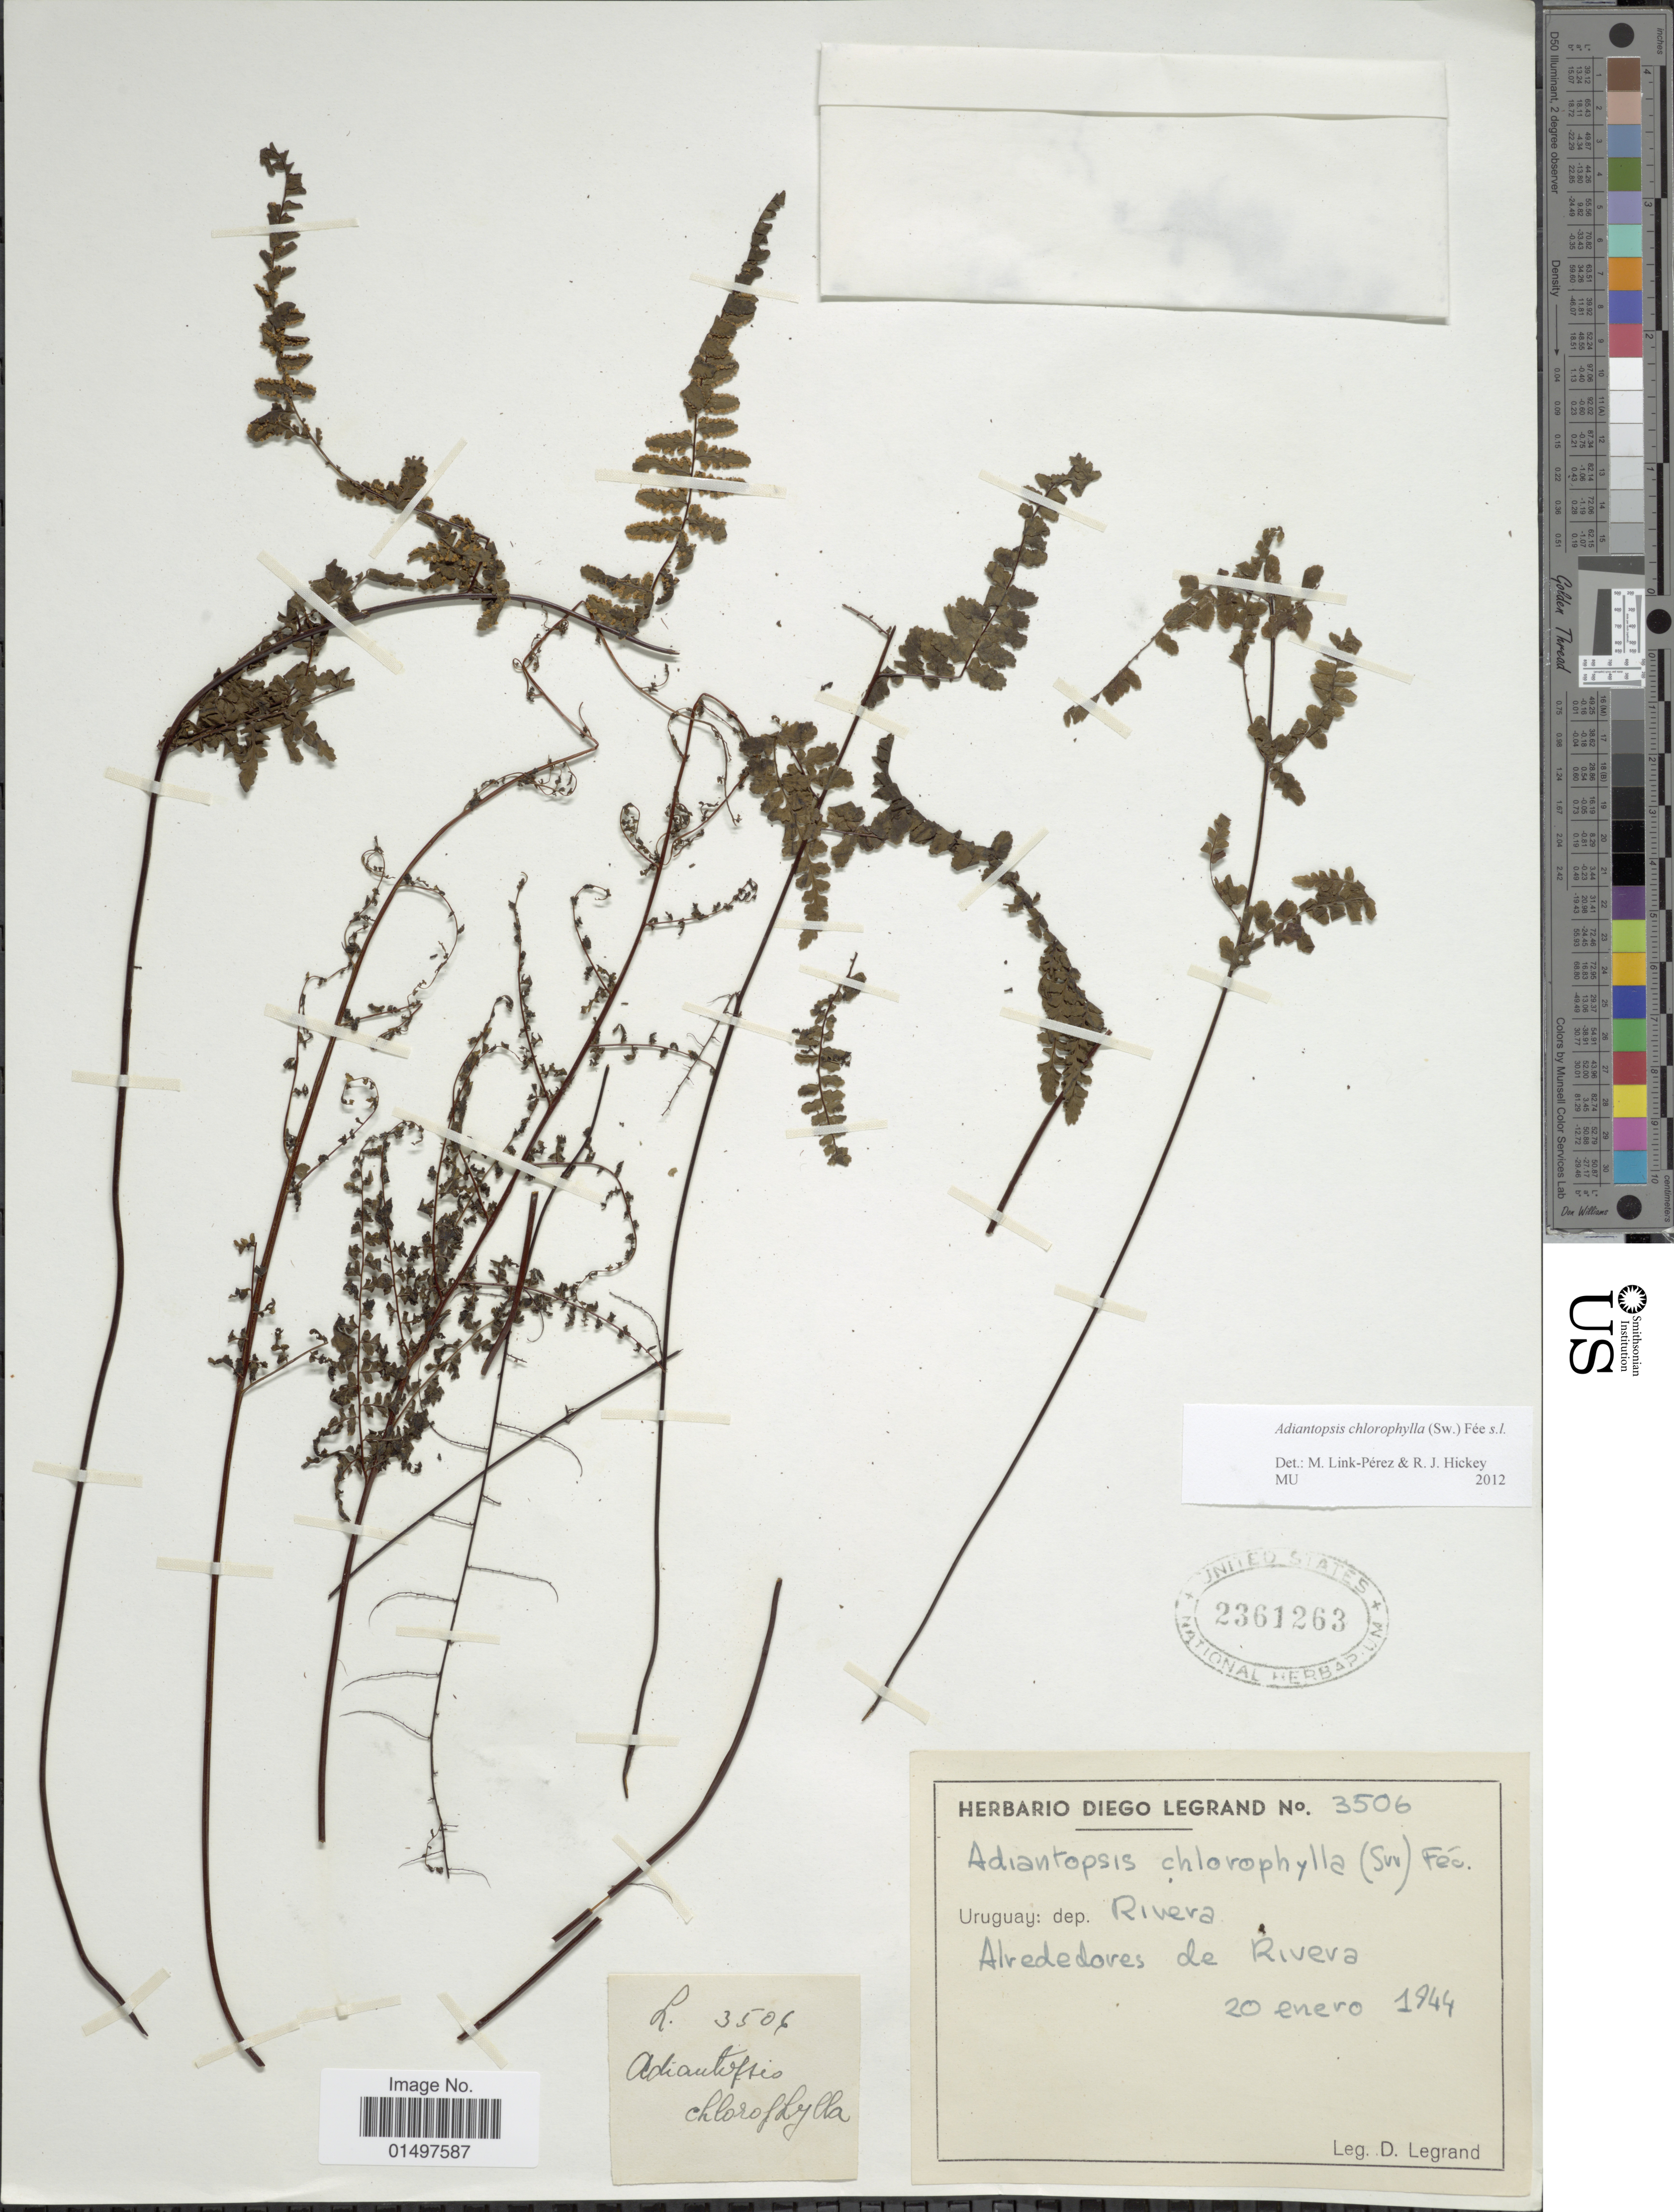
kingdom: Plantae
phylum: Tracheophyta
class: Polypodiopsida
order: Polypodiales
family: Pteridaceae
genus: Adiantopsis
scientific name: Adiantopsis chlorophylla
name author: (Sw.) Fée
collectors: C. D. Legrand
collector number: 3506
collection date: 1944-01-20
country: Uruguay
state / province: Rivera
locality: Dep. Rivera. Alrededores de Rivera.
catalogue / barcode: US 2361263